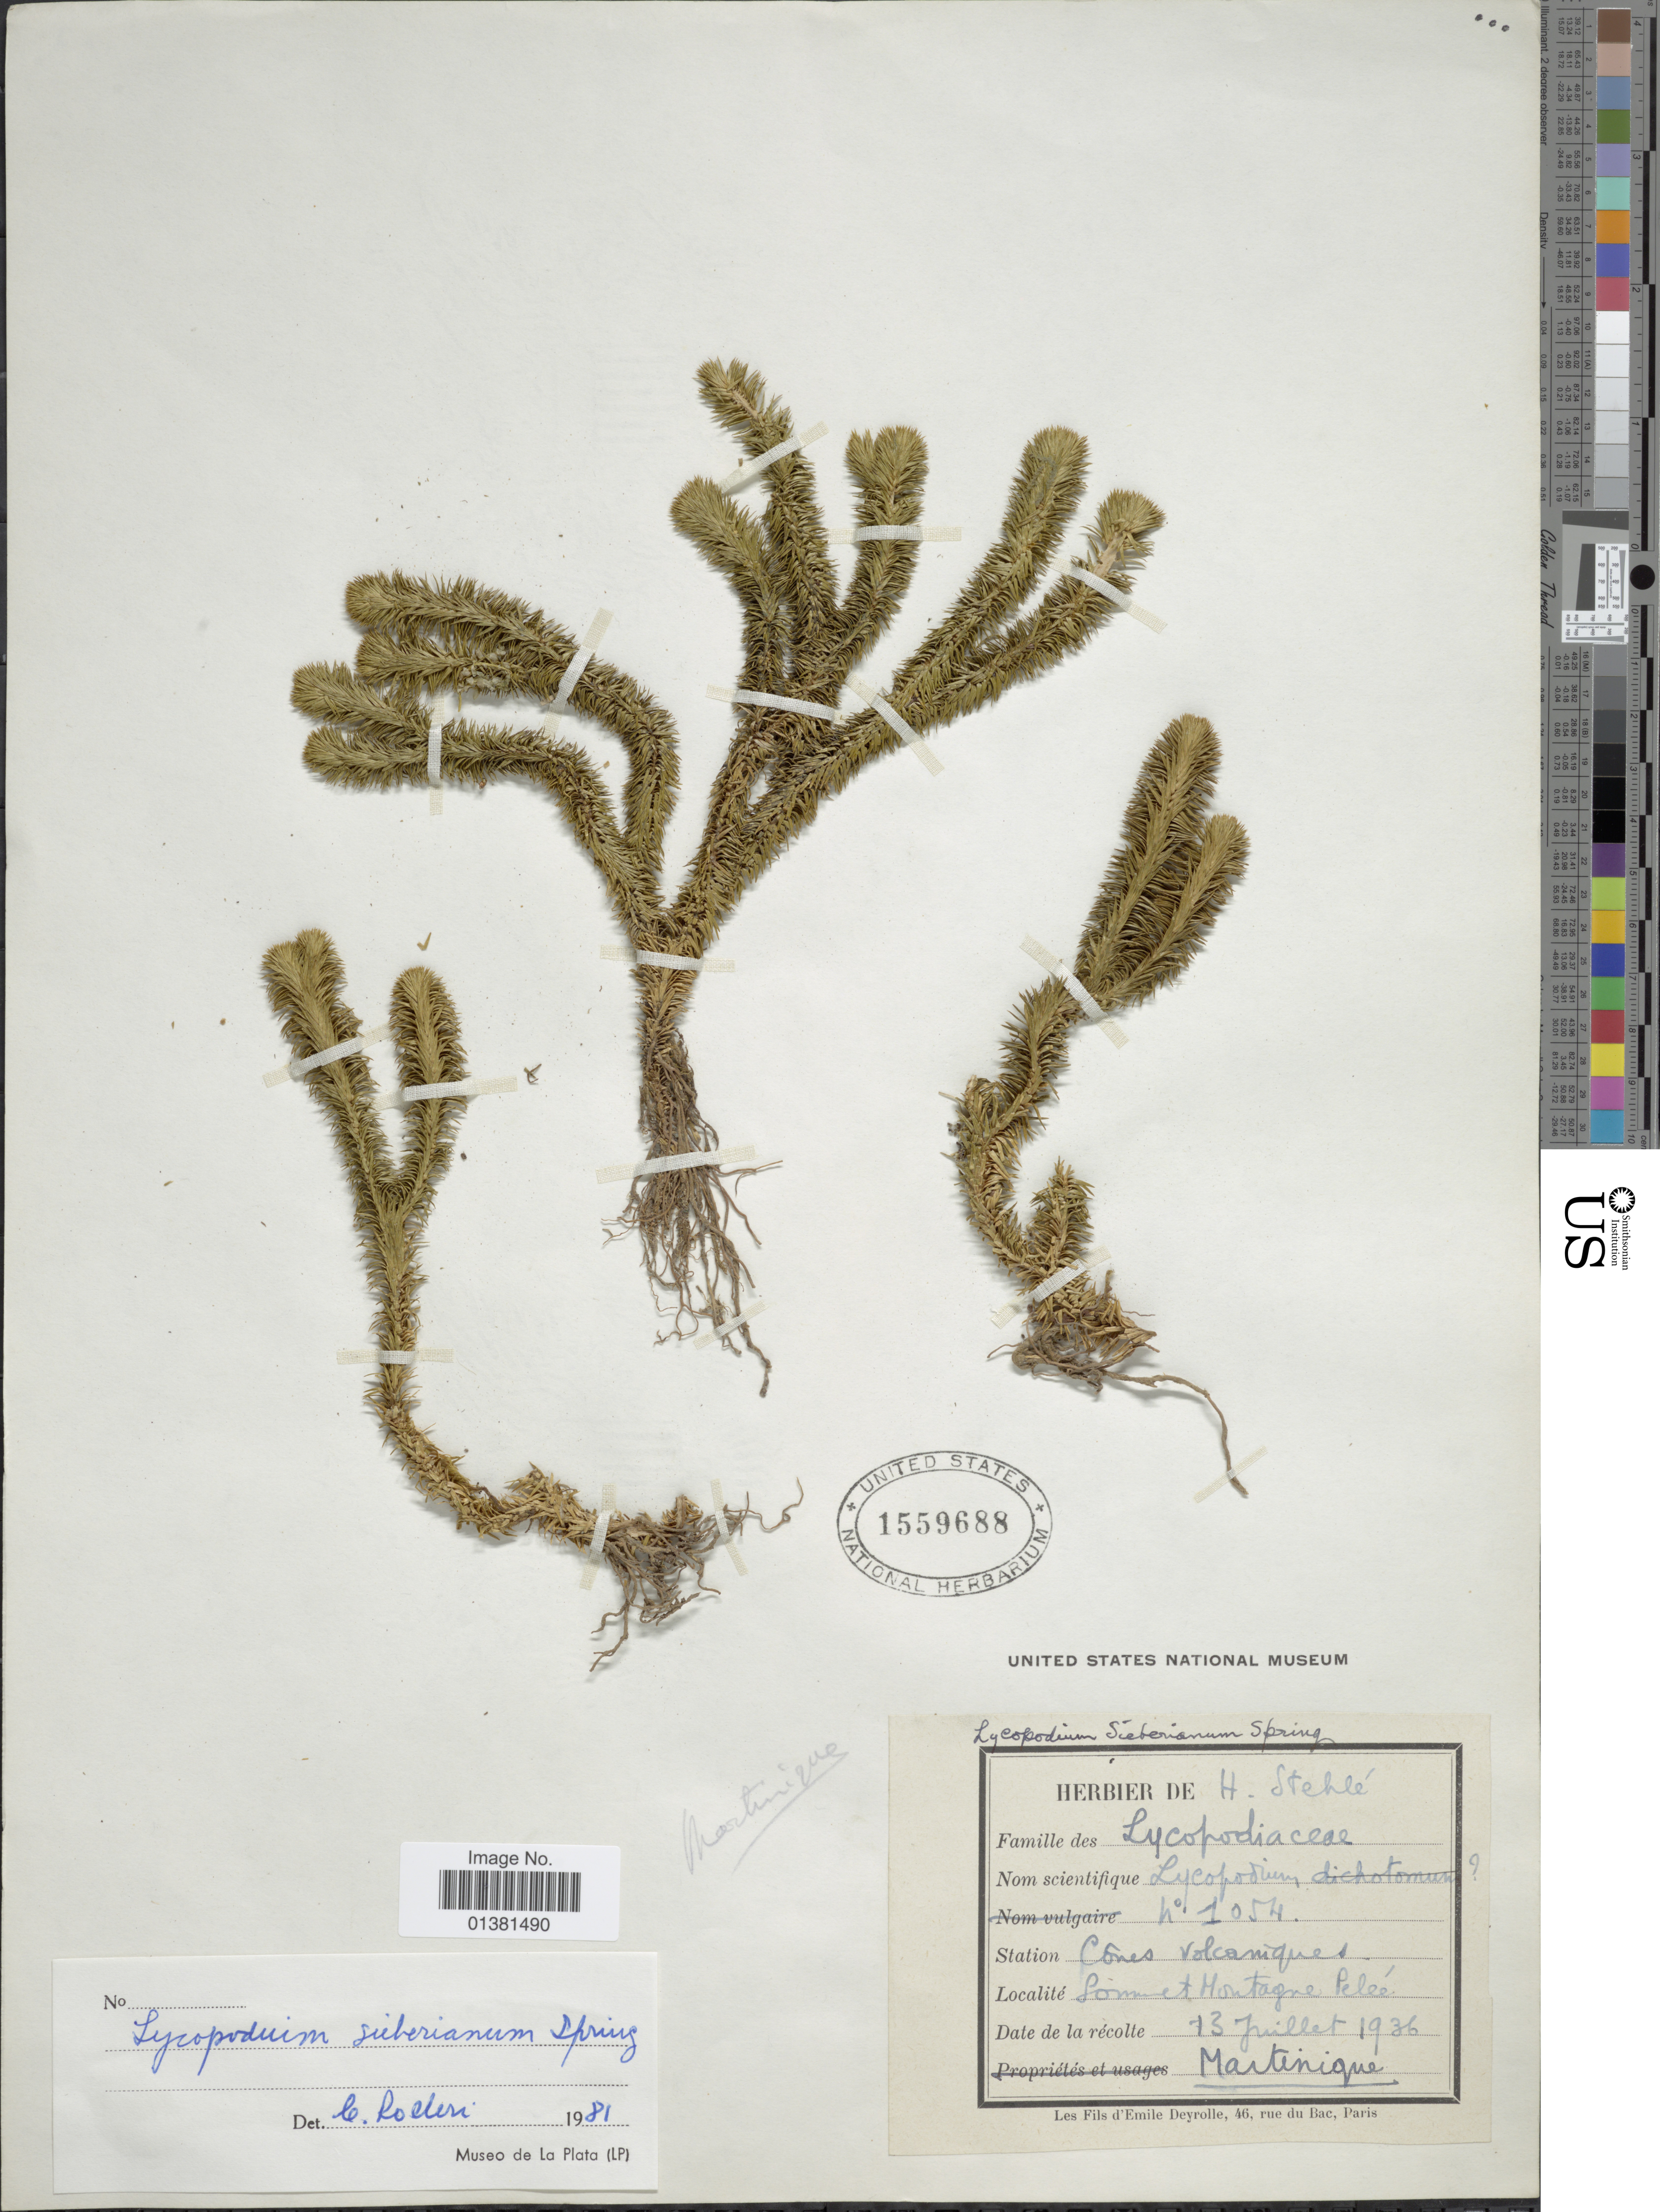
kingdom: Plantae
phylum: Tracheophyta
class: Lycopodiopsida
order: Lycopodiales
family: Lycopodiaceae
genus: Phlegmariurus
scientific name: Phlegmariurus sieberianus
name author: (Spring) B. Øllg.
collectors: ex herb. H. Stehlé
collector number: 1054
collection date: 1936-07-13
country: Martinique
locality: Sommet Montagne Pelée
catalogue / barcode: US 1559688